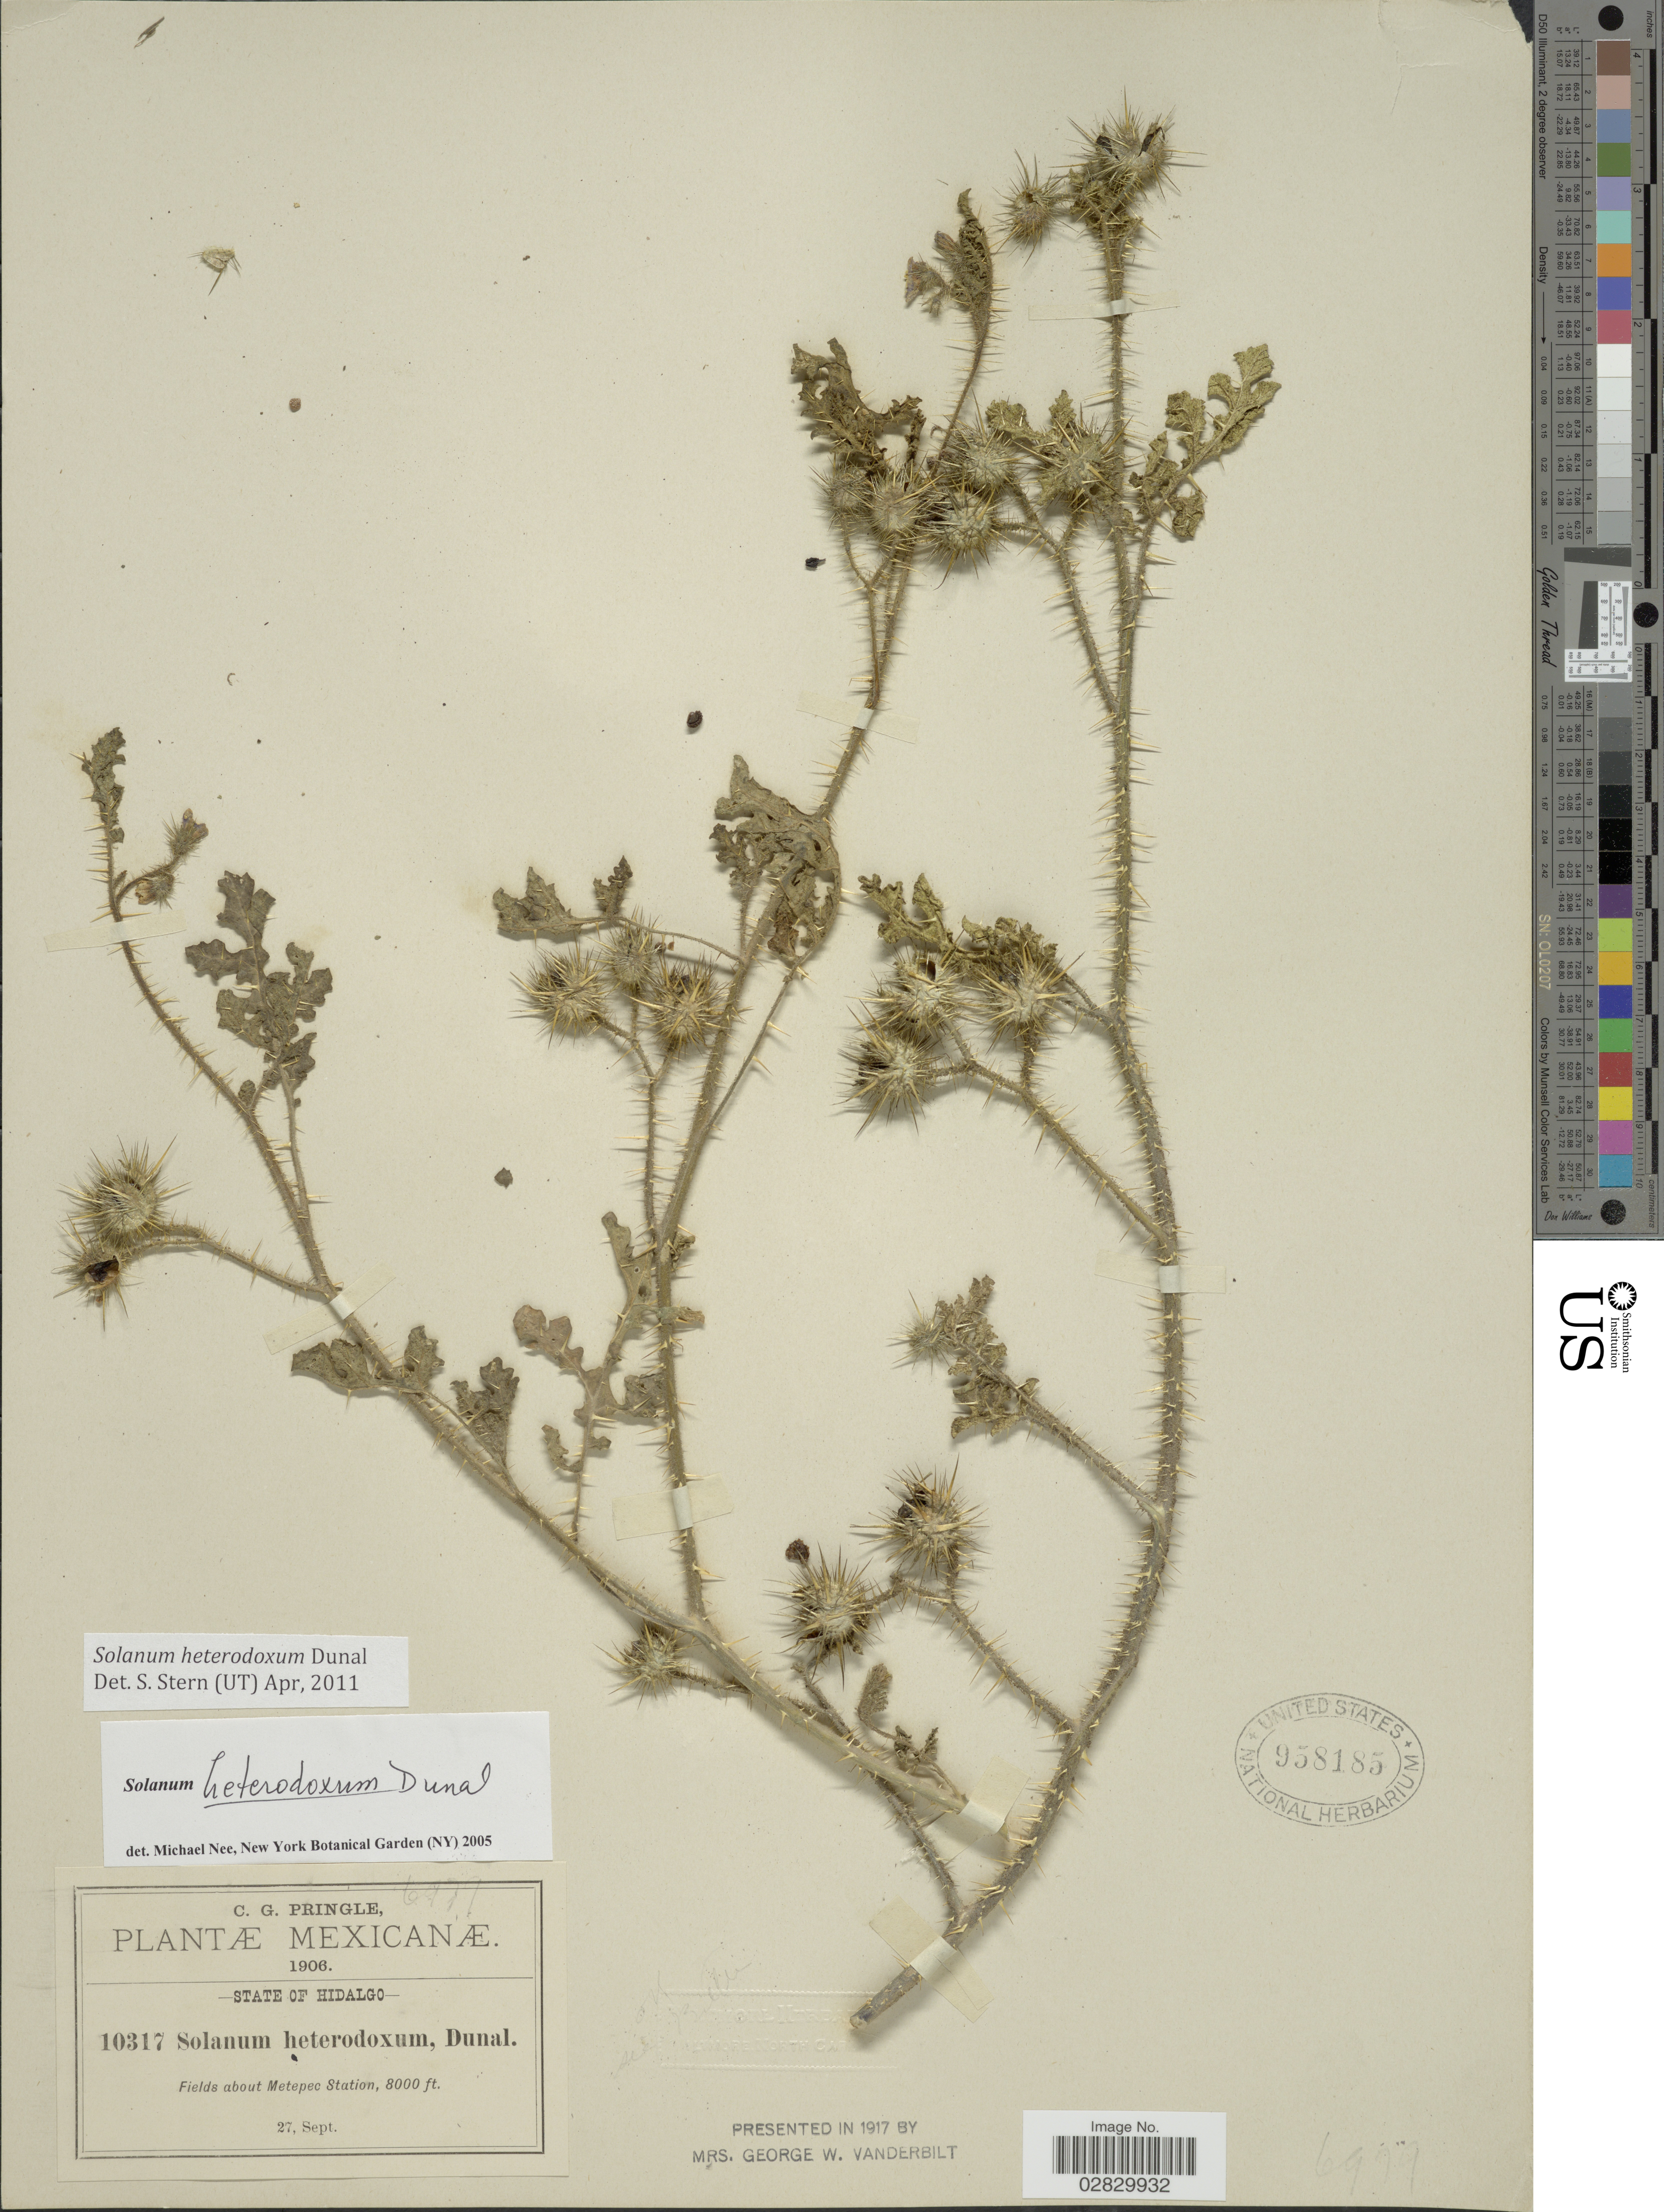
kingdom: Plantae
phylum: Tracheophyta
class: Magnoliopsida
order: Solanales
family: Solanaceae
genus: Solanum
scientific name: Solanum heterodoxum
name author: Dunal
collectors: C. G. Pringle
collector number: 10317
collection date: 1906-09-27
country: Mexico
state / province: Hidalgo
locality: Fields about Metepec Station.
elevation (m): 2438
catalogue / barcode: US 958185